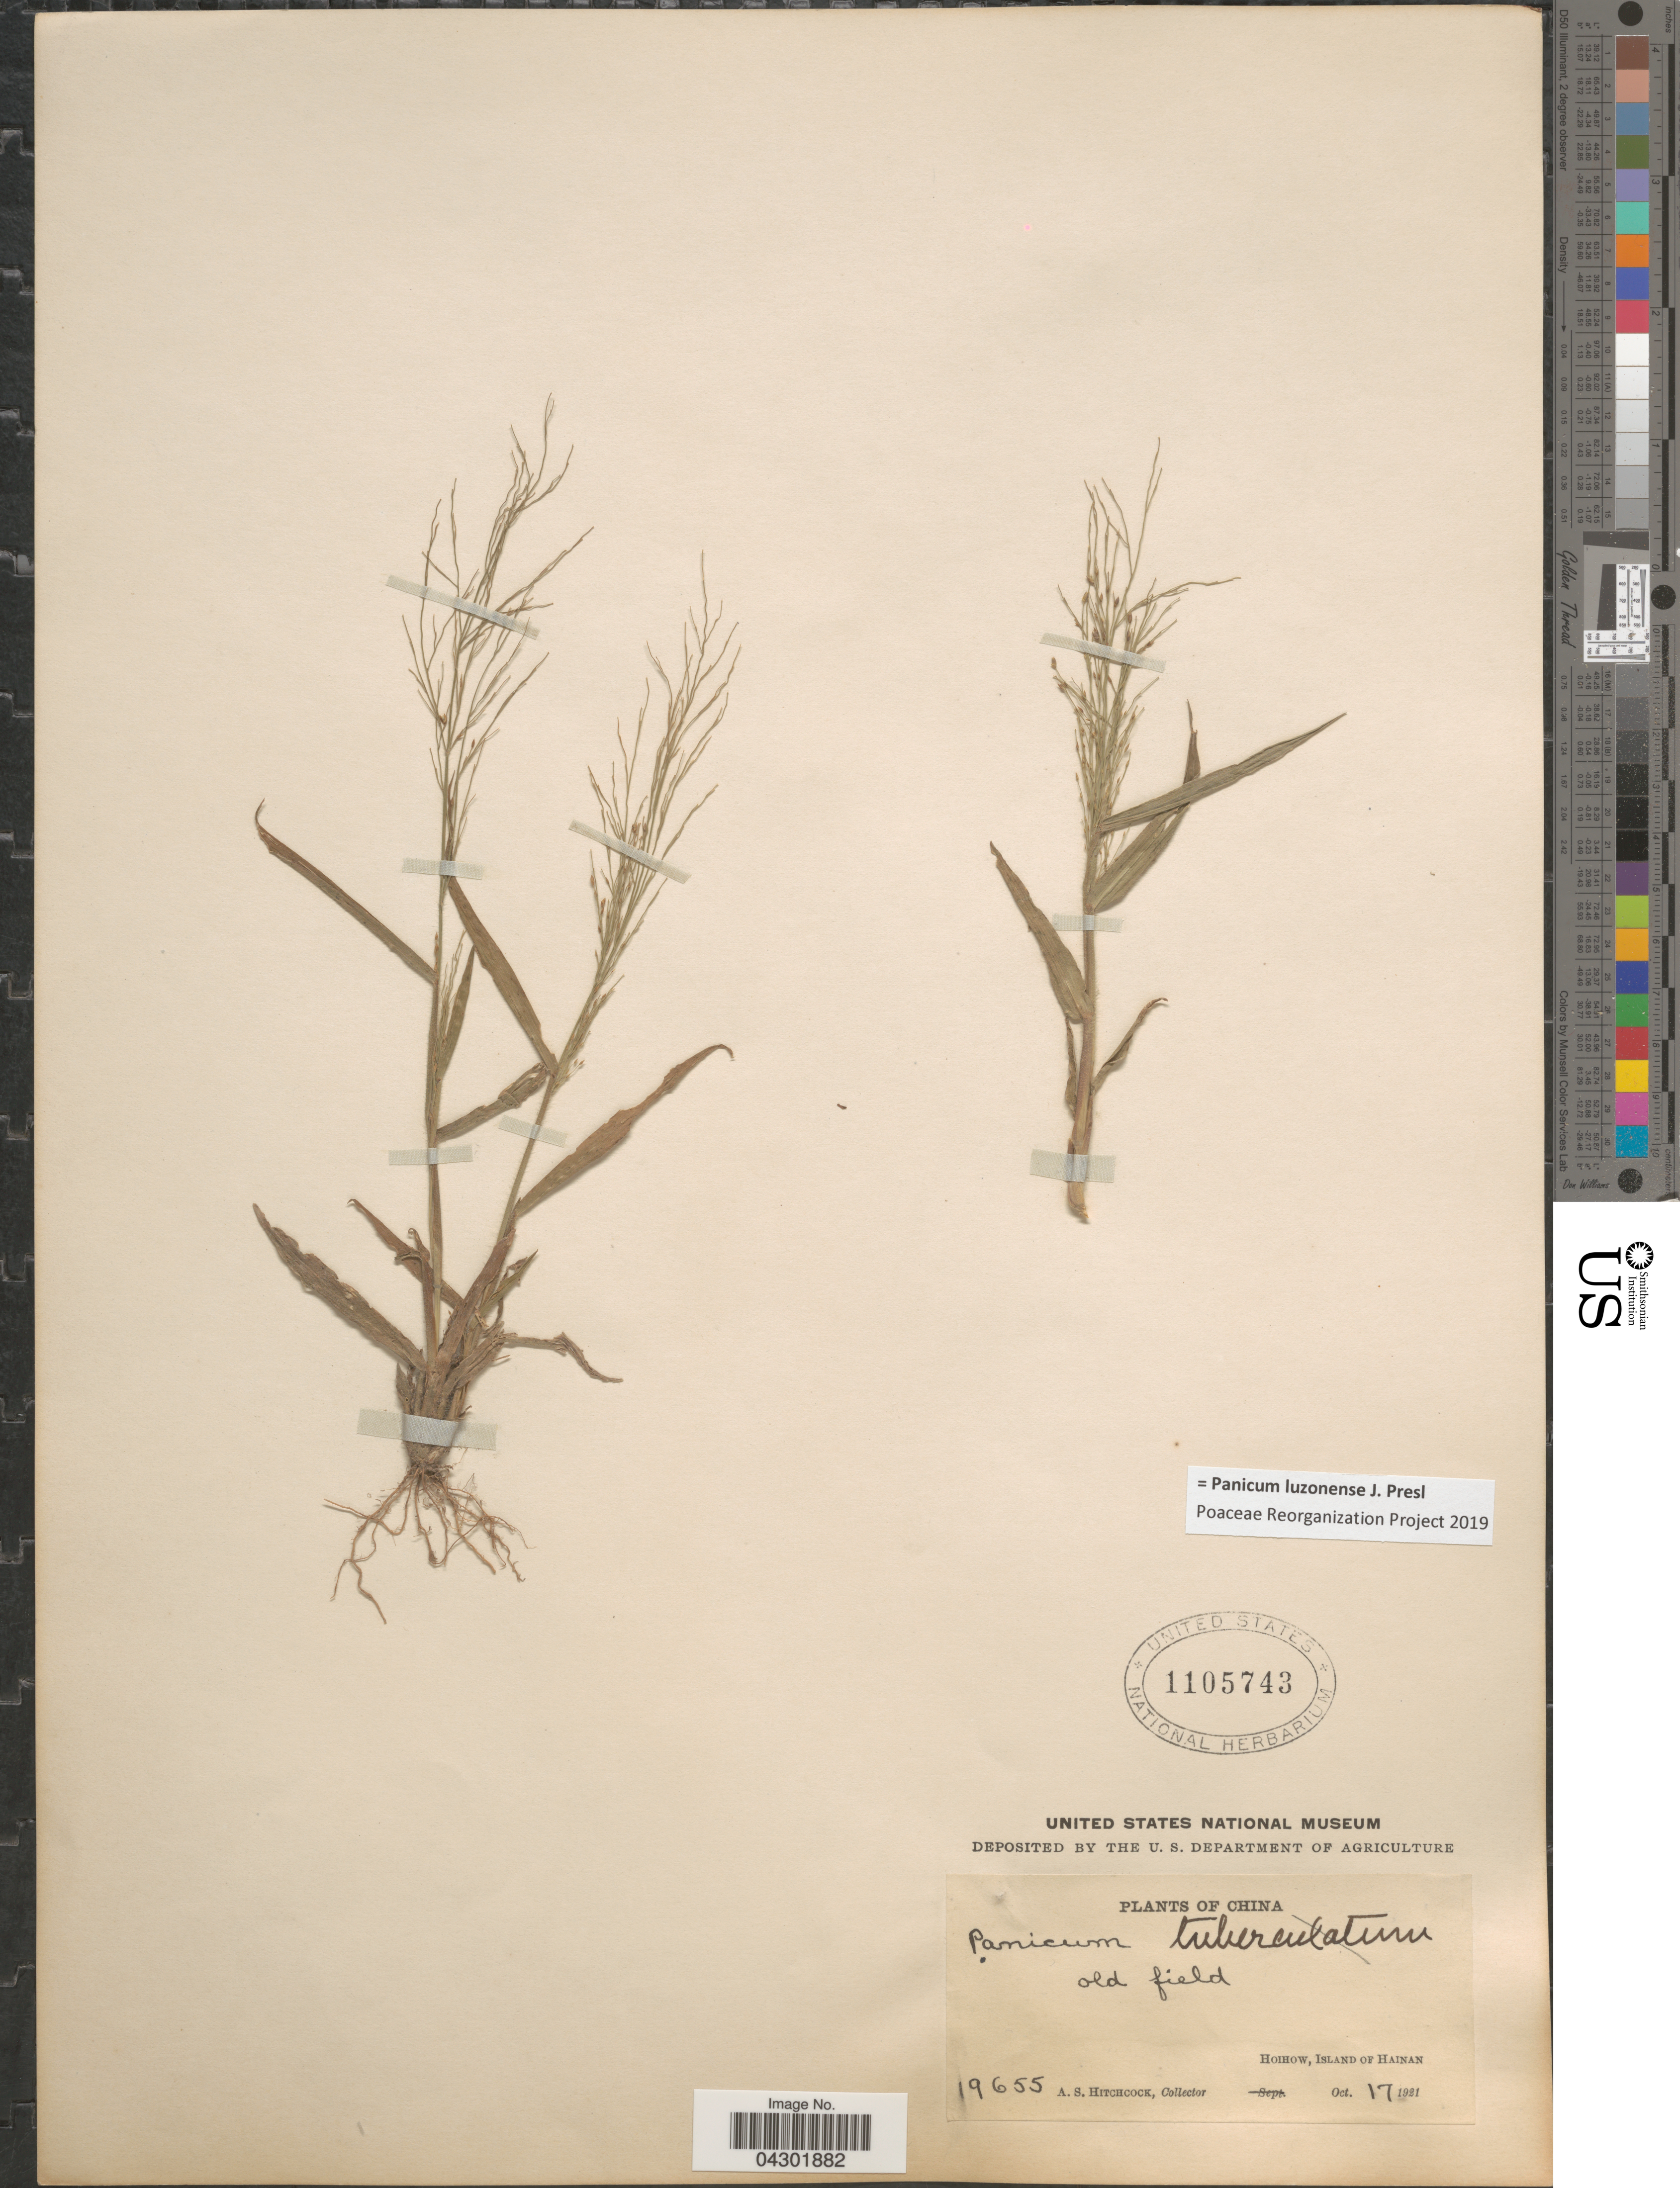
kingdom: Plantae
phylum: Tracheophyta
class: Liliopsida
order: Poales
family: Poaceae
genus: Panicum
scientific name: Panicum luzonense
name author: J. Presl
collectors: A. S. Hitchcock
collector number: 19655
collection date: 1921-10-17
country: China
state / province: Hainan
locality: Old field. Hoihow, Island of Hainan.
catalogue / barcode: US 1105743